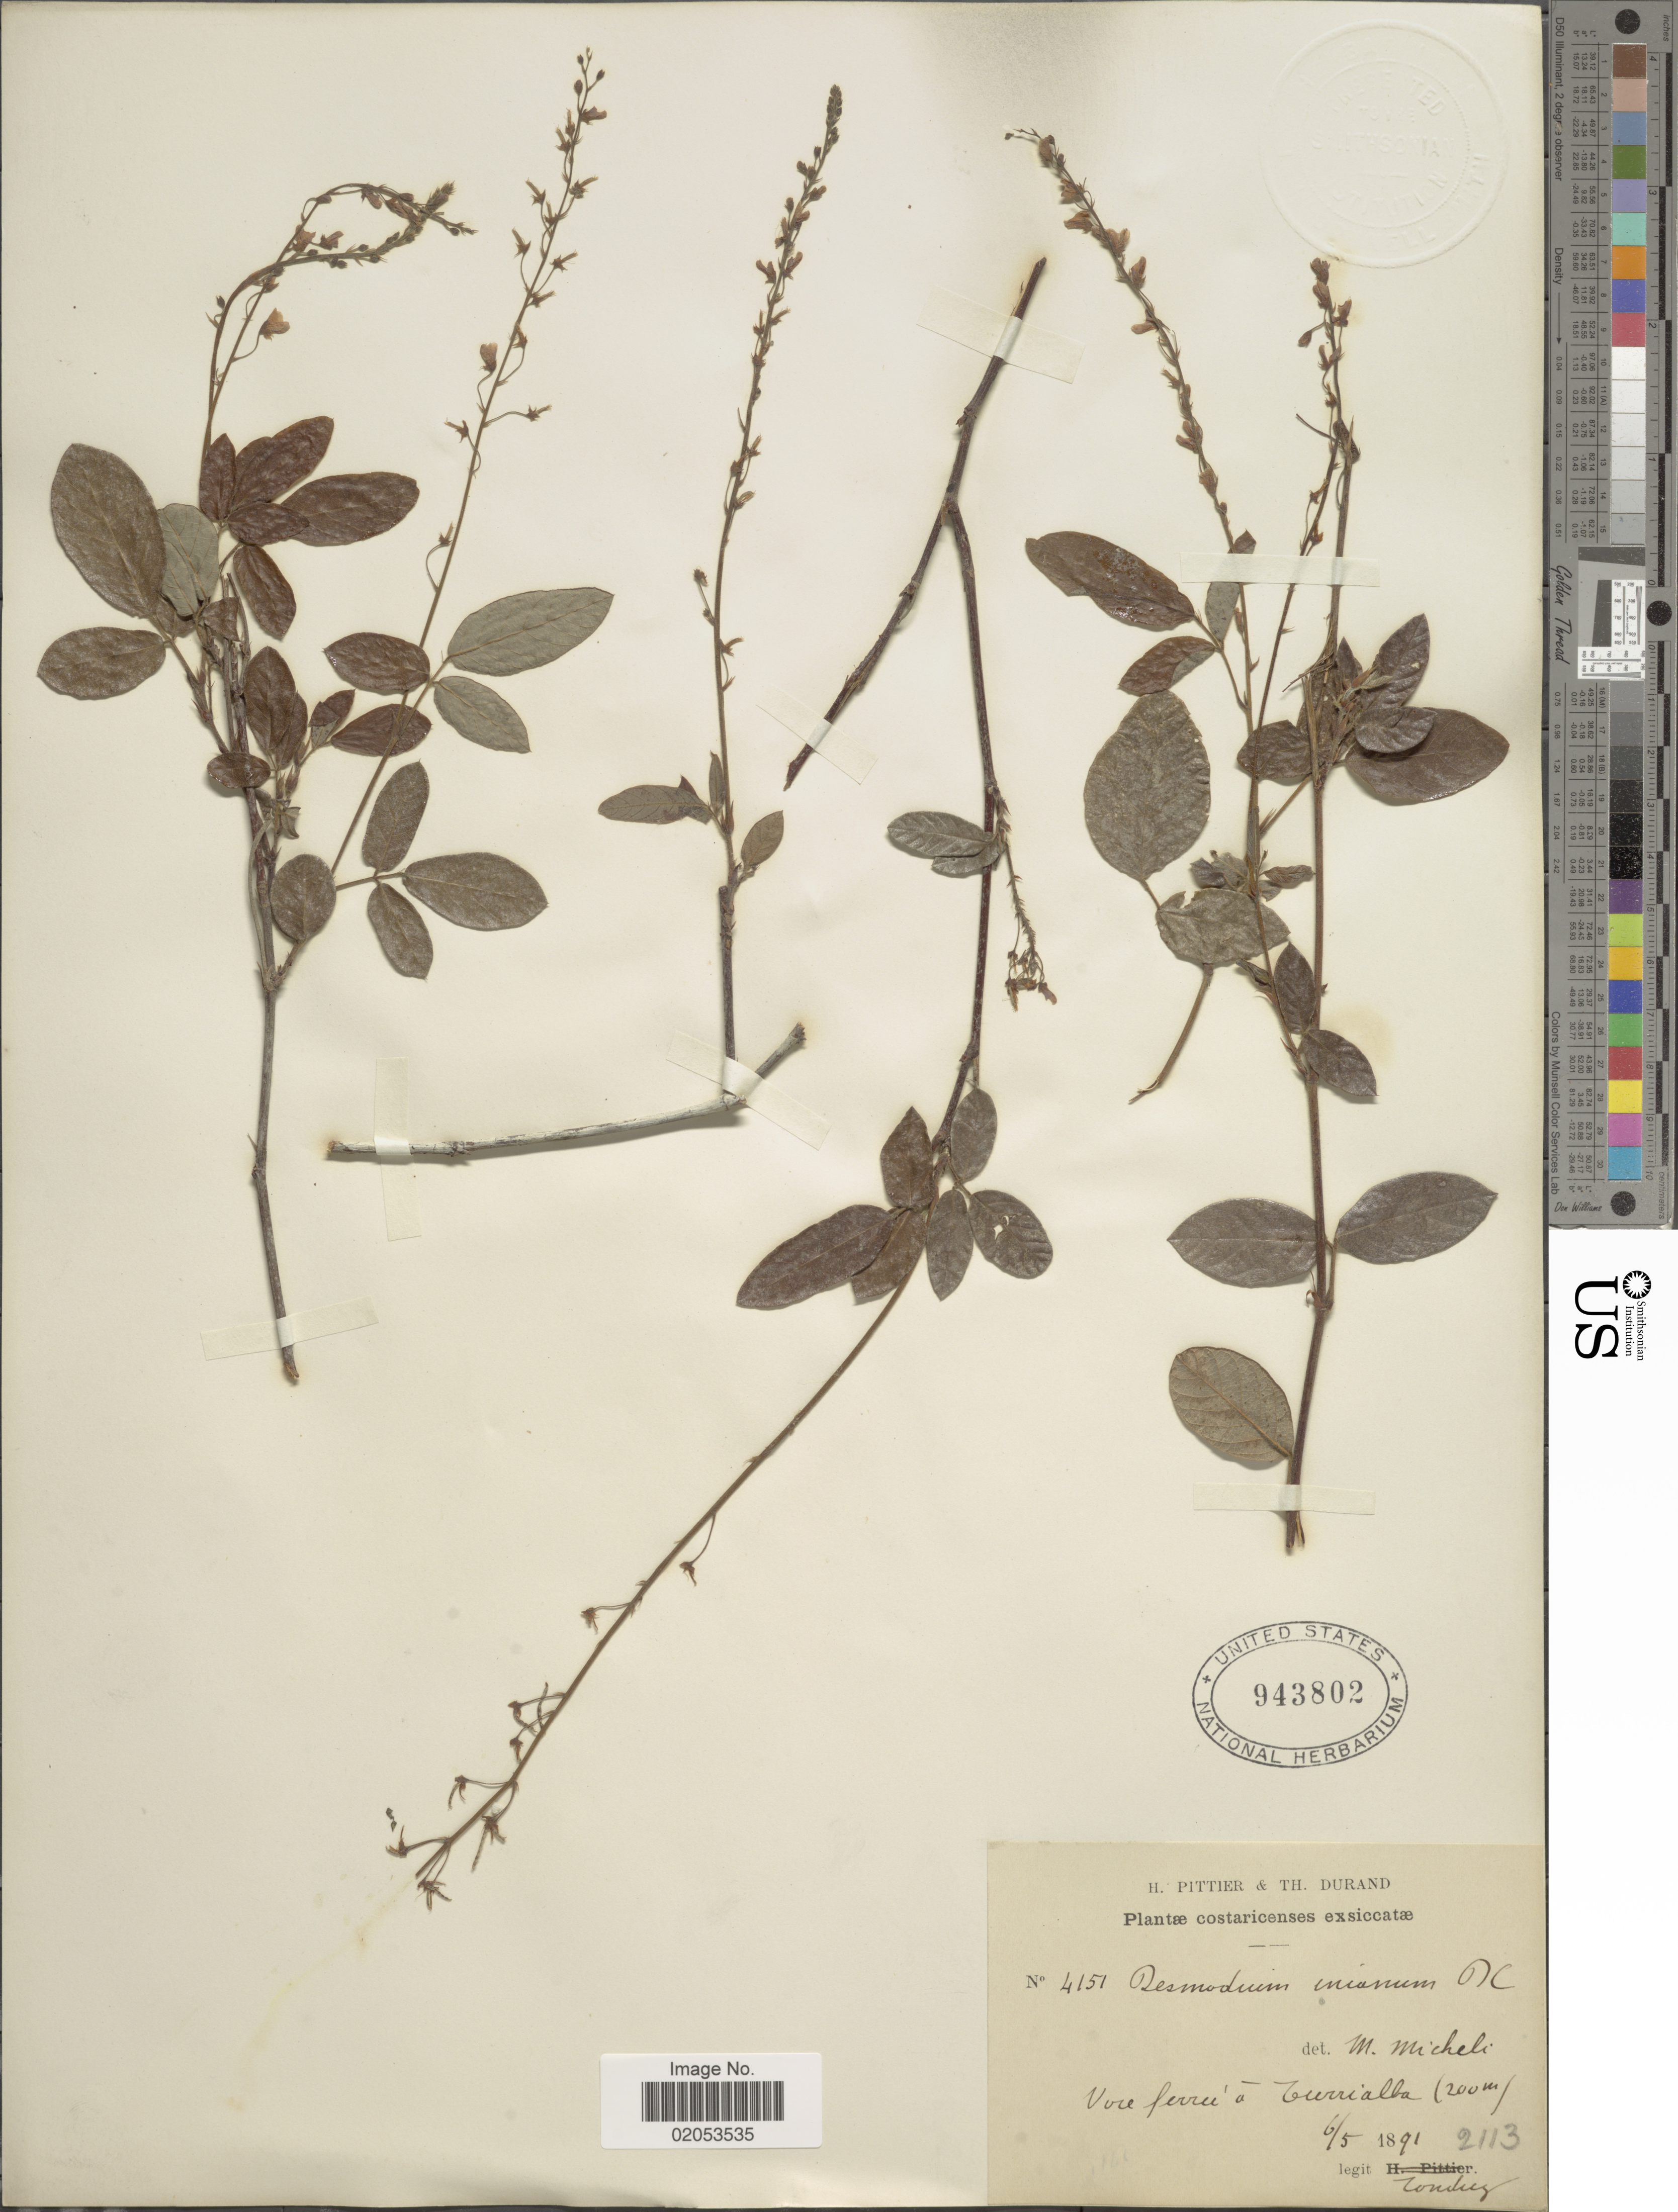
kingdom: Plantae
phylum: Tracheophyta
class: Magnoliopsida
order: Fabales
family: Fabaceae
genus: Desmodium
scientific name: Desmodium incanum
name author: (Sw.) DC.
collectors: A. Tonduz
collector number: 4151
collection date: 1891-05-06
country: Costa Rica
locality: Voce ferru á Turrialba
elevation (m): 200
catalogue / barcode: US 943802